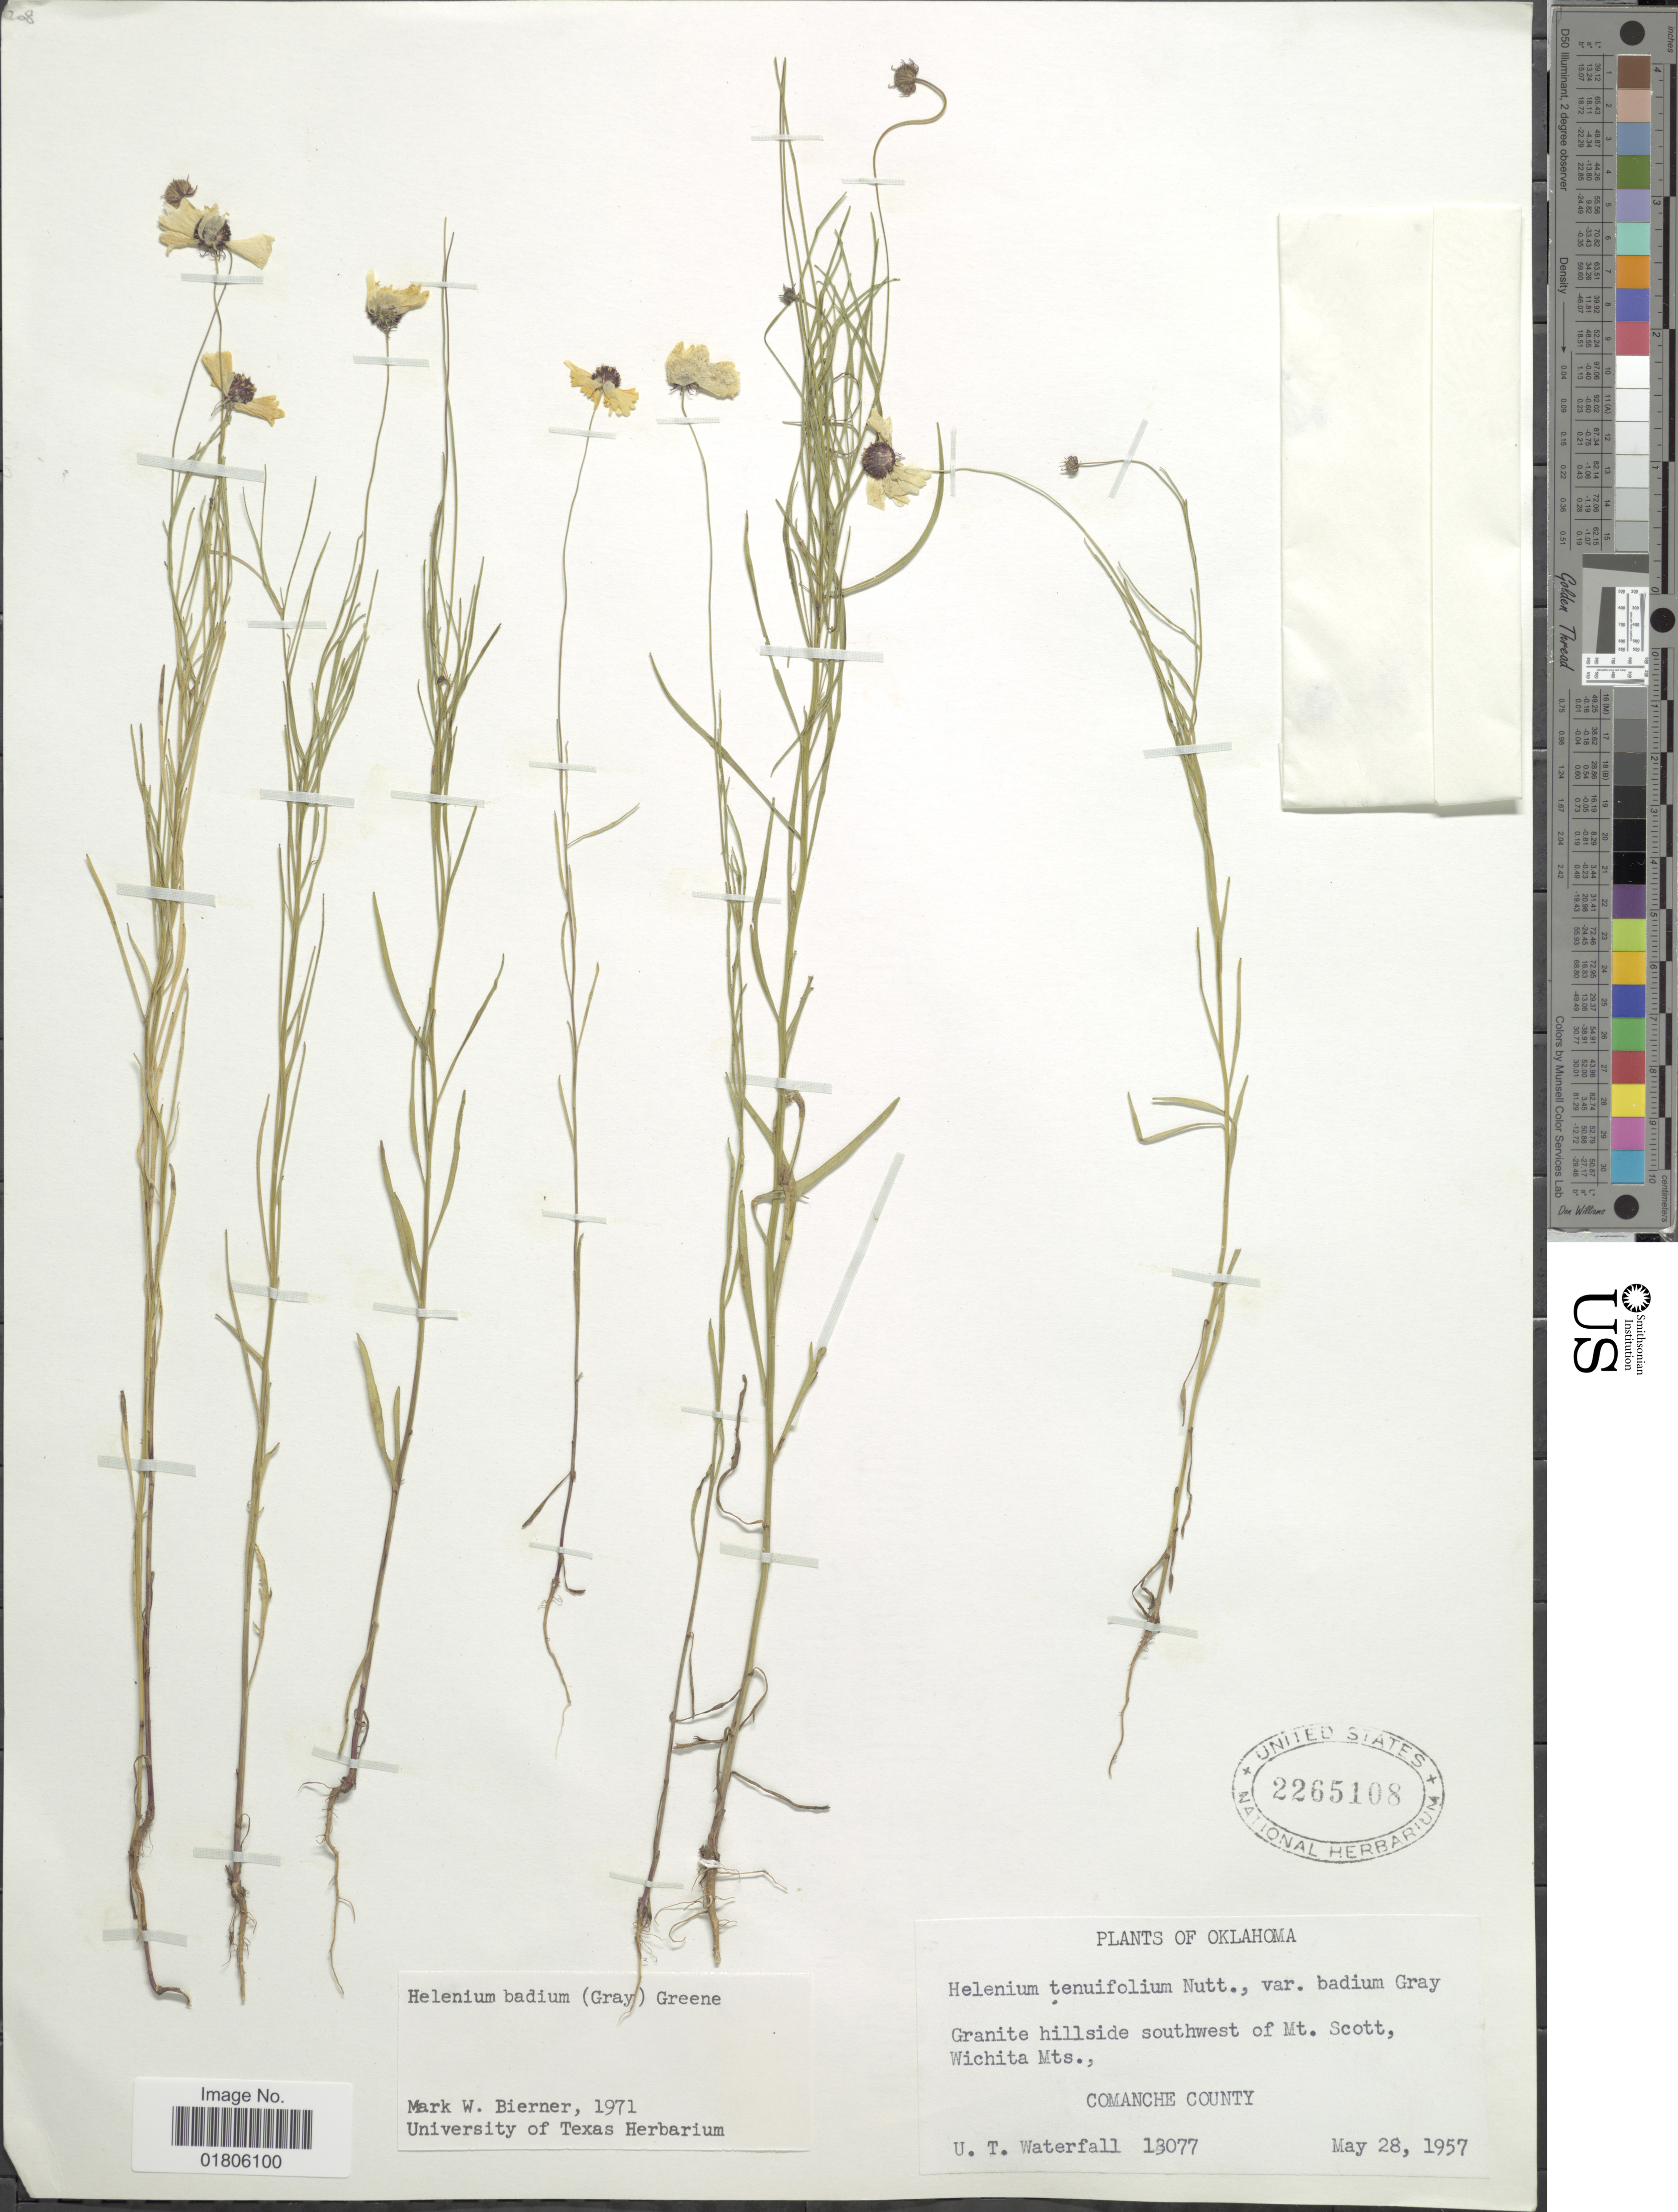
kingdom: Plantae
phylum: Tracheophyta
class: Magnoliopsida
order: Asterales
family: Asteraceae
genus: Helenium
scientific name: Helenium badium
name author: (A. Gray) Greene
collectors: U. T. Waterfall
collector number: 13077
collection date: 1957-05-28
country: United States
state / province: Oklahoma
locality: Granite hillside southwest of Mt. Scott, Wichita Mts. Comanche Co.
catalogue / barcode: US 2265108